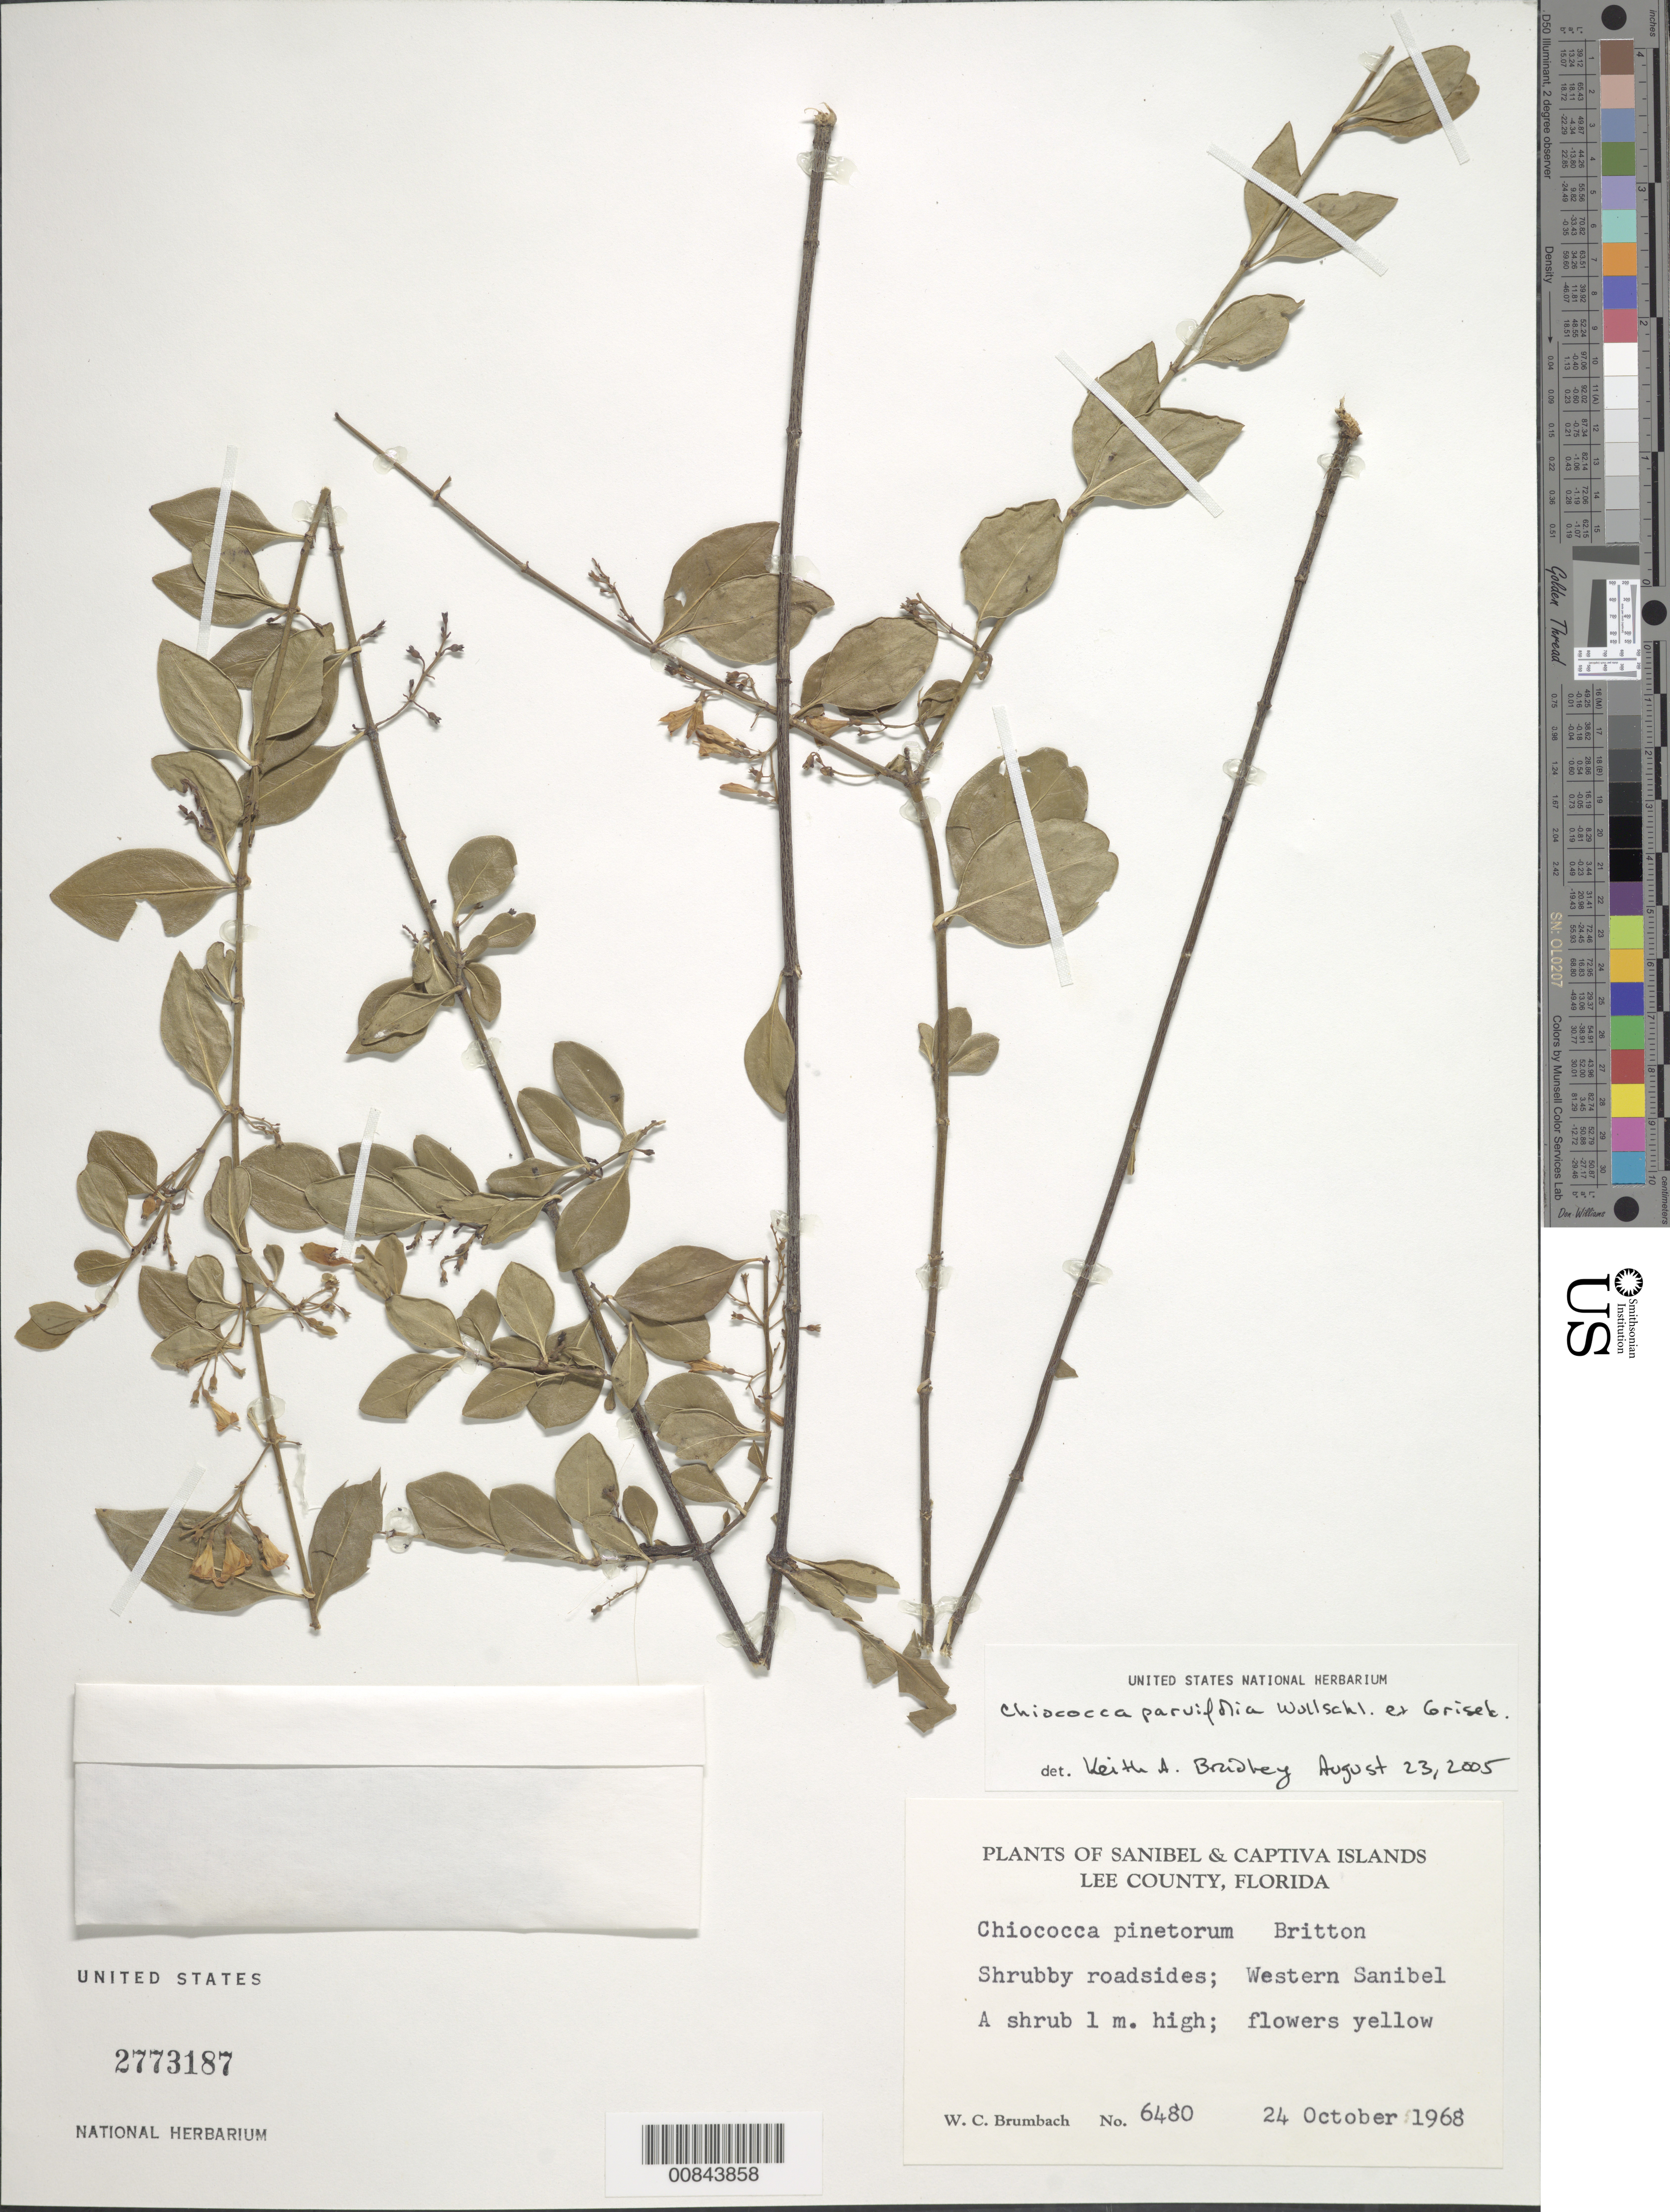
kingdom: Plantae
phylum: Tracheophyta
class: Magnoliopsida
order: Gentianales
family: Rubiaceae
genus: Chiococca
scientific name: Chiococca parvifolia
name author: Wullschl. ex Griseb.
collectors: W. C. Brumbach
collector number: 6480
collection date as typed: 24 Oct 1968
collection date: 1968-10-24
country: United States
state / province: Florida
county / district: Lee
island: Sanibel Island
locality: Western Sanibel.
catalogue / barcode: US 2773187